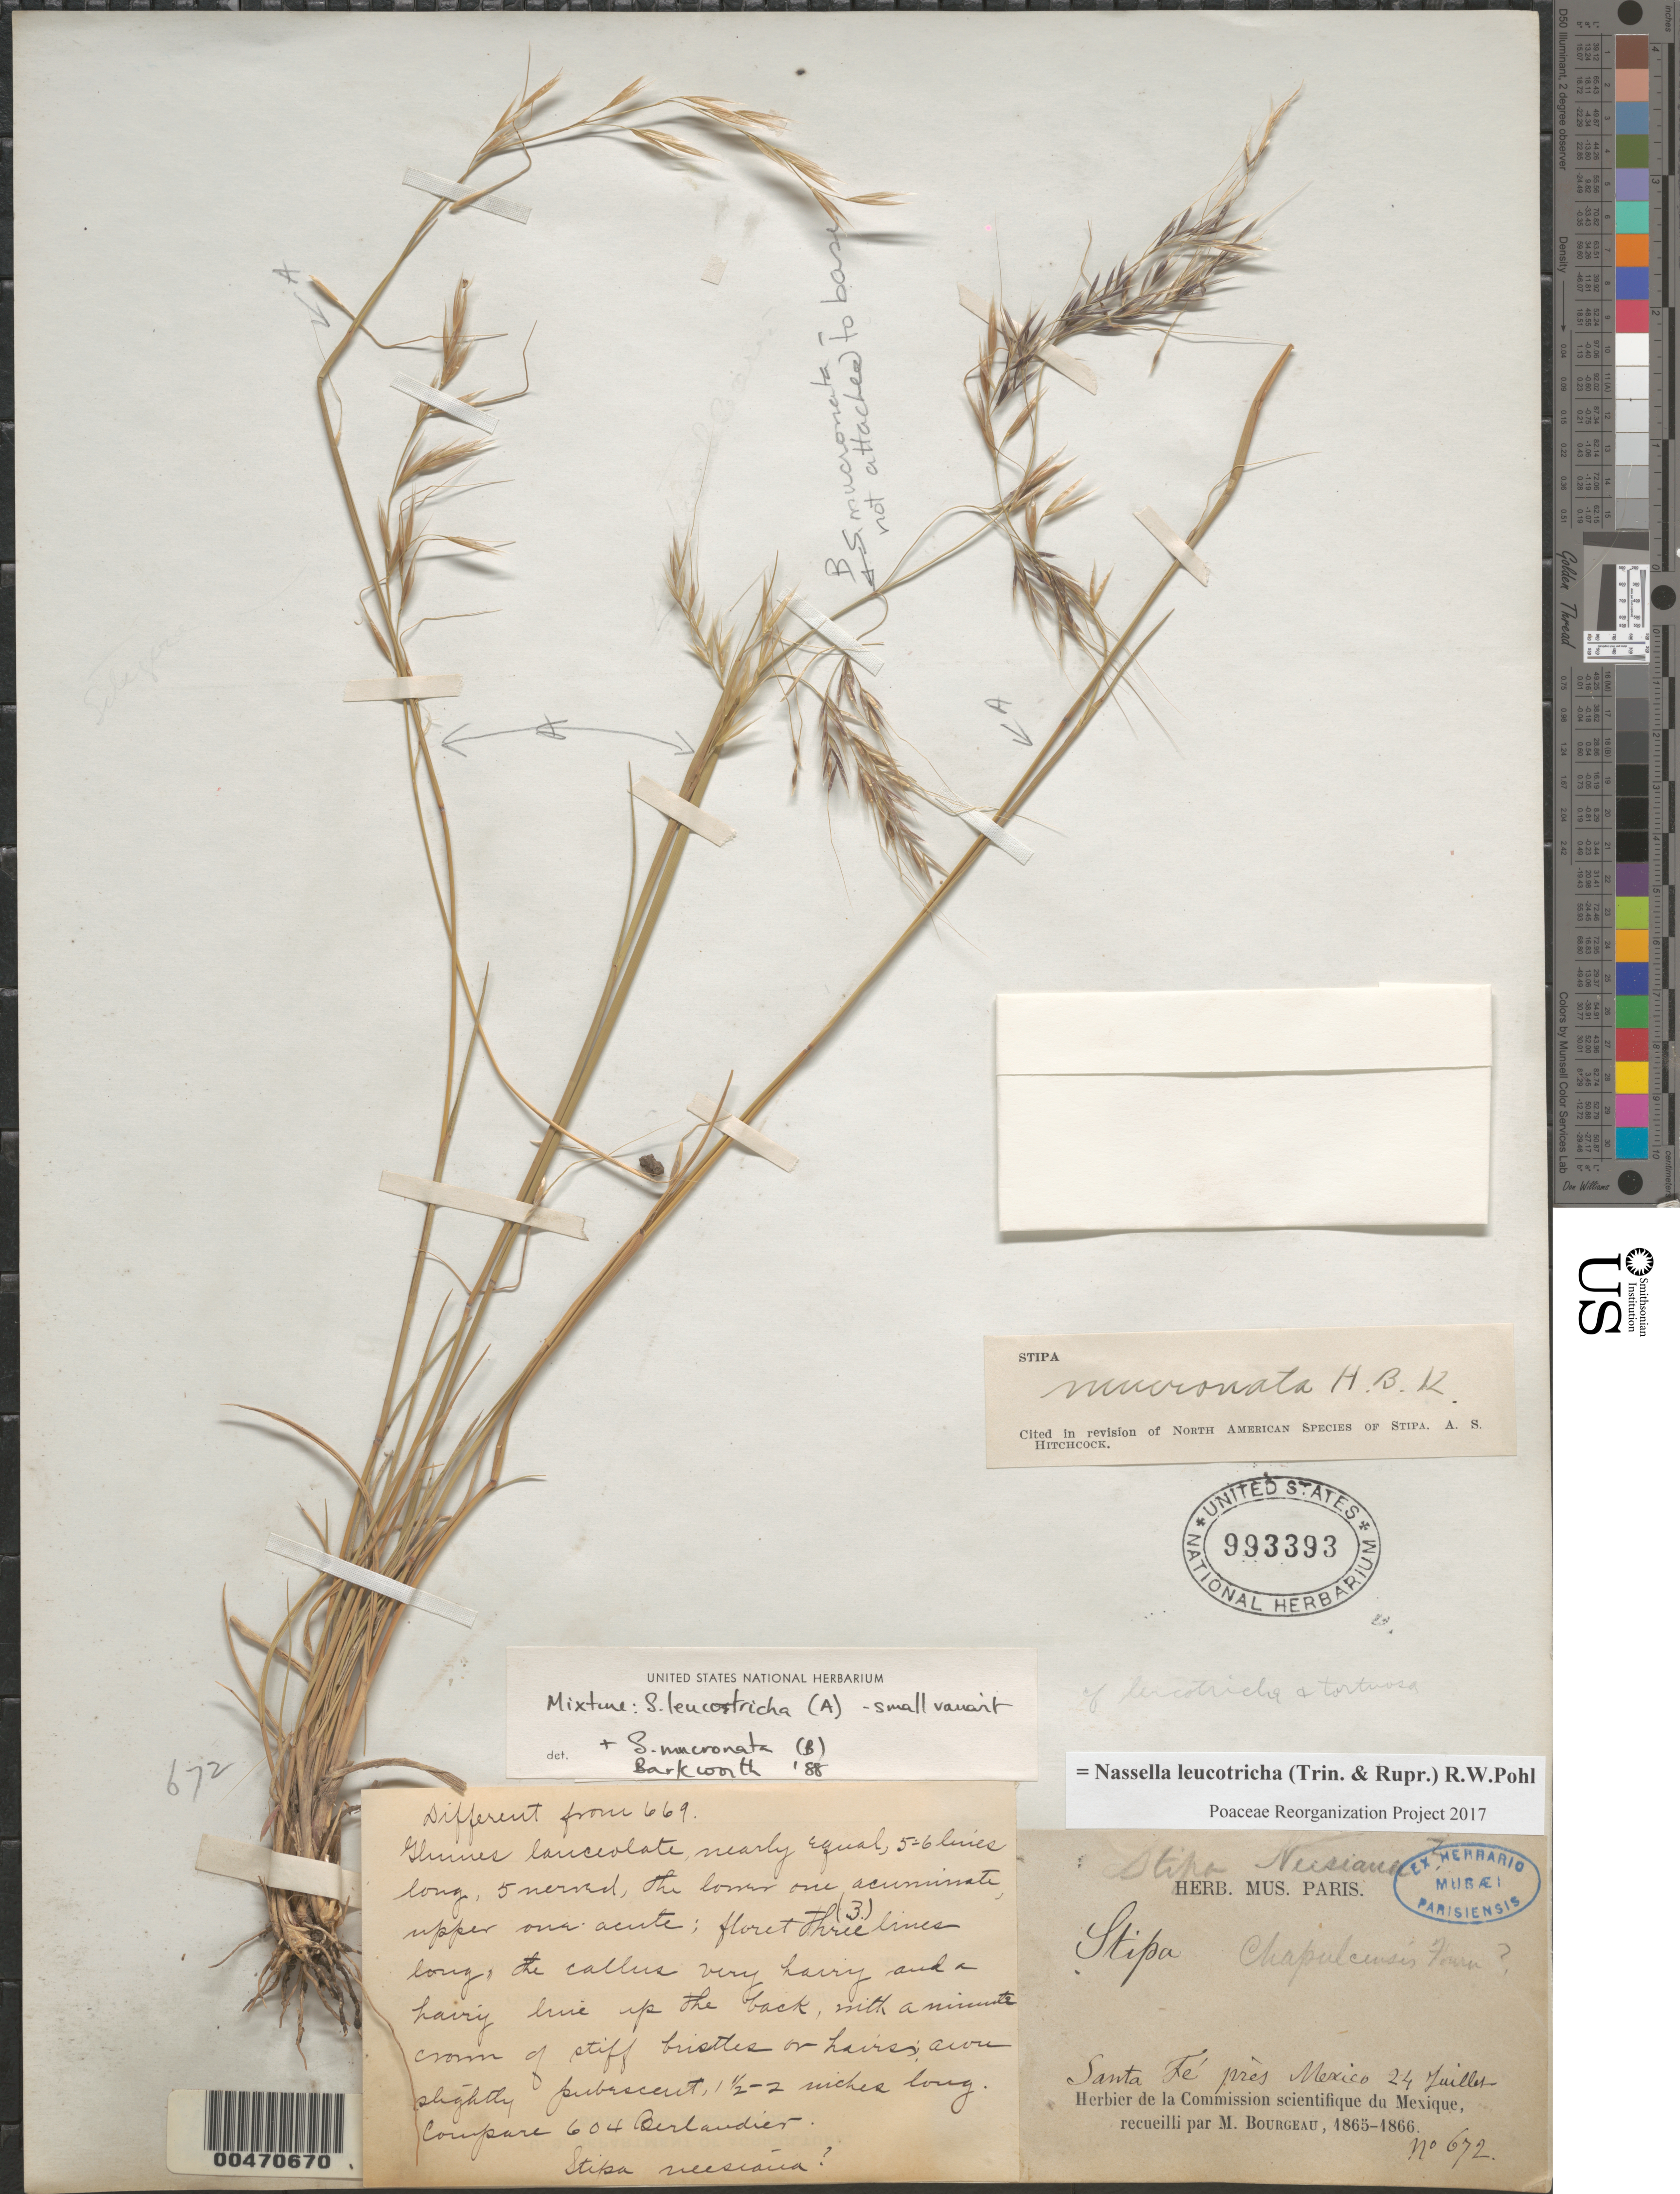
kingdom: Plantae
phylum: Tracheophyta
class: Liliopsida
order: Poales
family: Poaceae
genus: Nassella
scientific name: Nassella leucotricha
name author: (Trin. & Rupr.) R.W. Pohl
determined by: Poaceae Reorganization Project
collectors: E. Bourgeau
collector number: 672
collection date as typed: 24 Jul 1865 or 24 Jul 1866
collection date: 1865-07-24 or 1866-07-24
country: Mexico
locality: Santa Fé prés Mexico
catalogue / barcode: US 993393